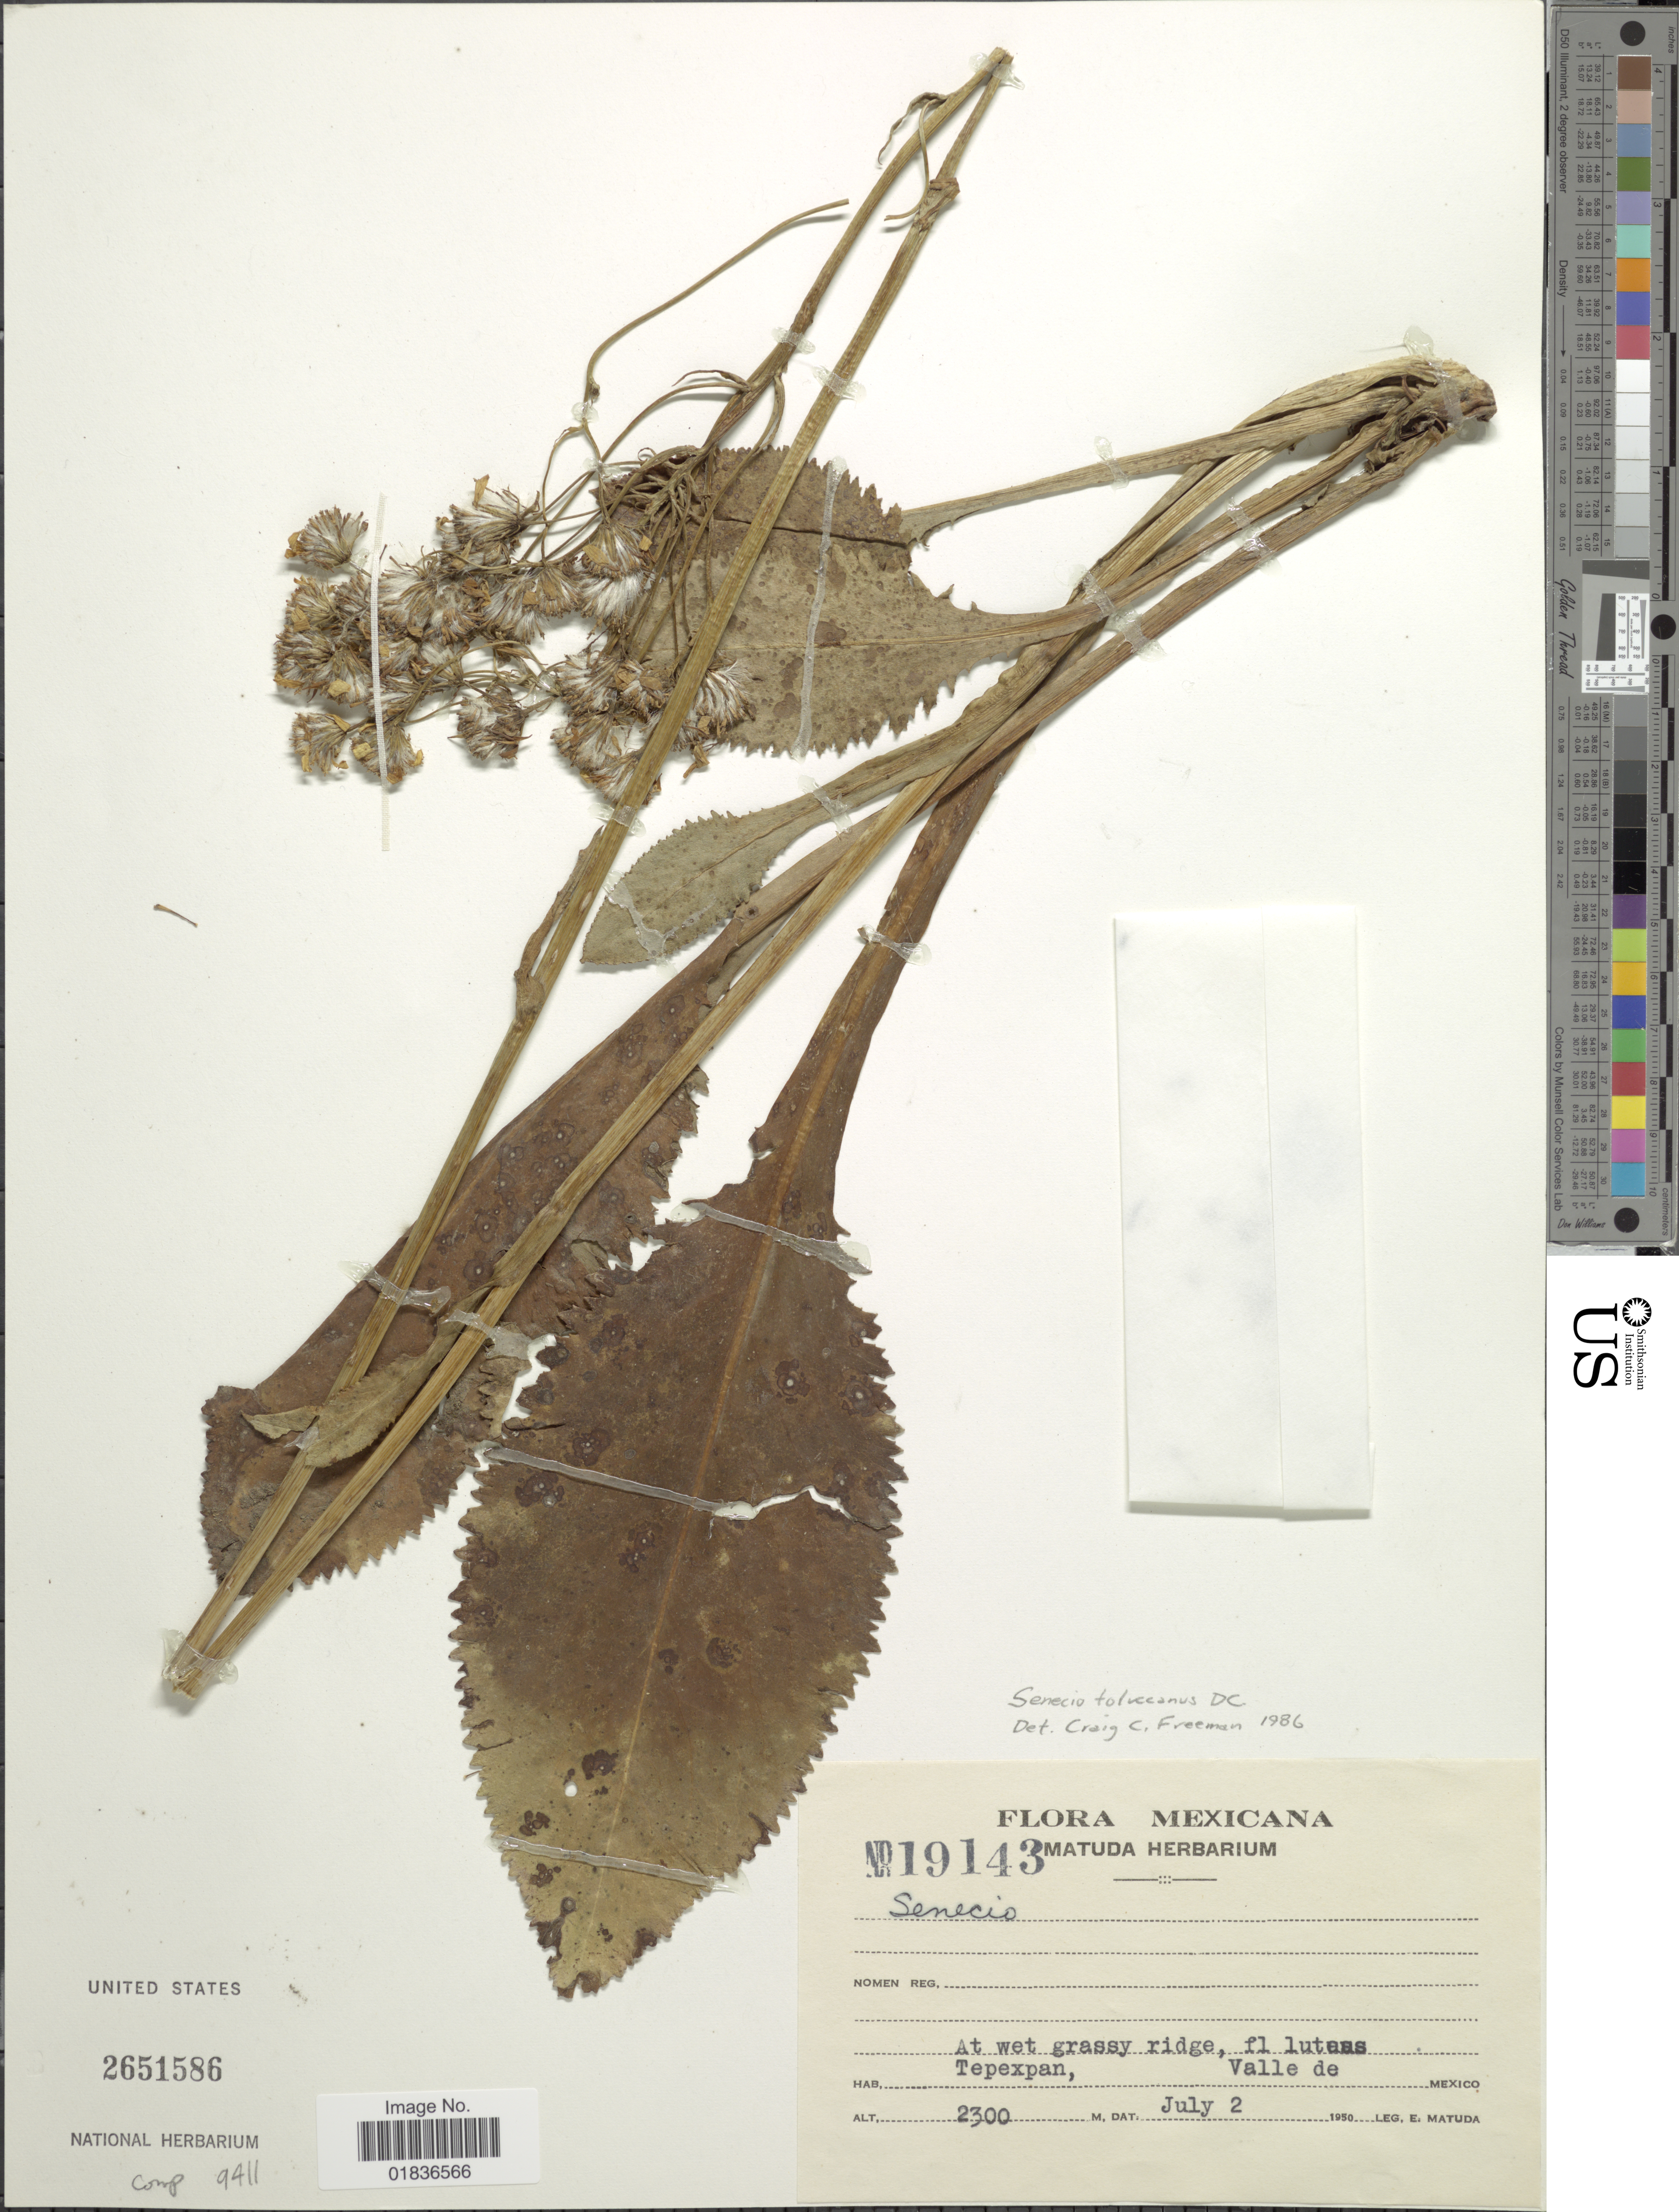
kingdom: Plantae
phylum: Tracheophyta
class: Magnoliopsida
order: Asterales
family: Asteraceae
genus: Senecio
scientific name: Senecio toluccanus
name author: DC.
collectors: E. Matuda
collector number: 19143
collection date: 1950-07-02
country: Mexico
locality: At wet grassy ridge, Tepexpan, Valle de Mexico.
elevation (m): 2300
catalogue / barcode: US 2651586